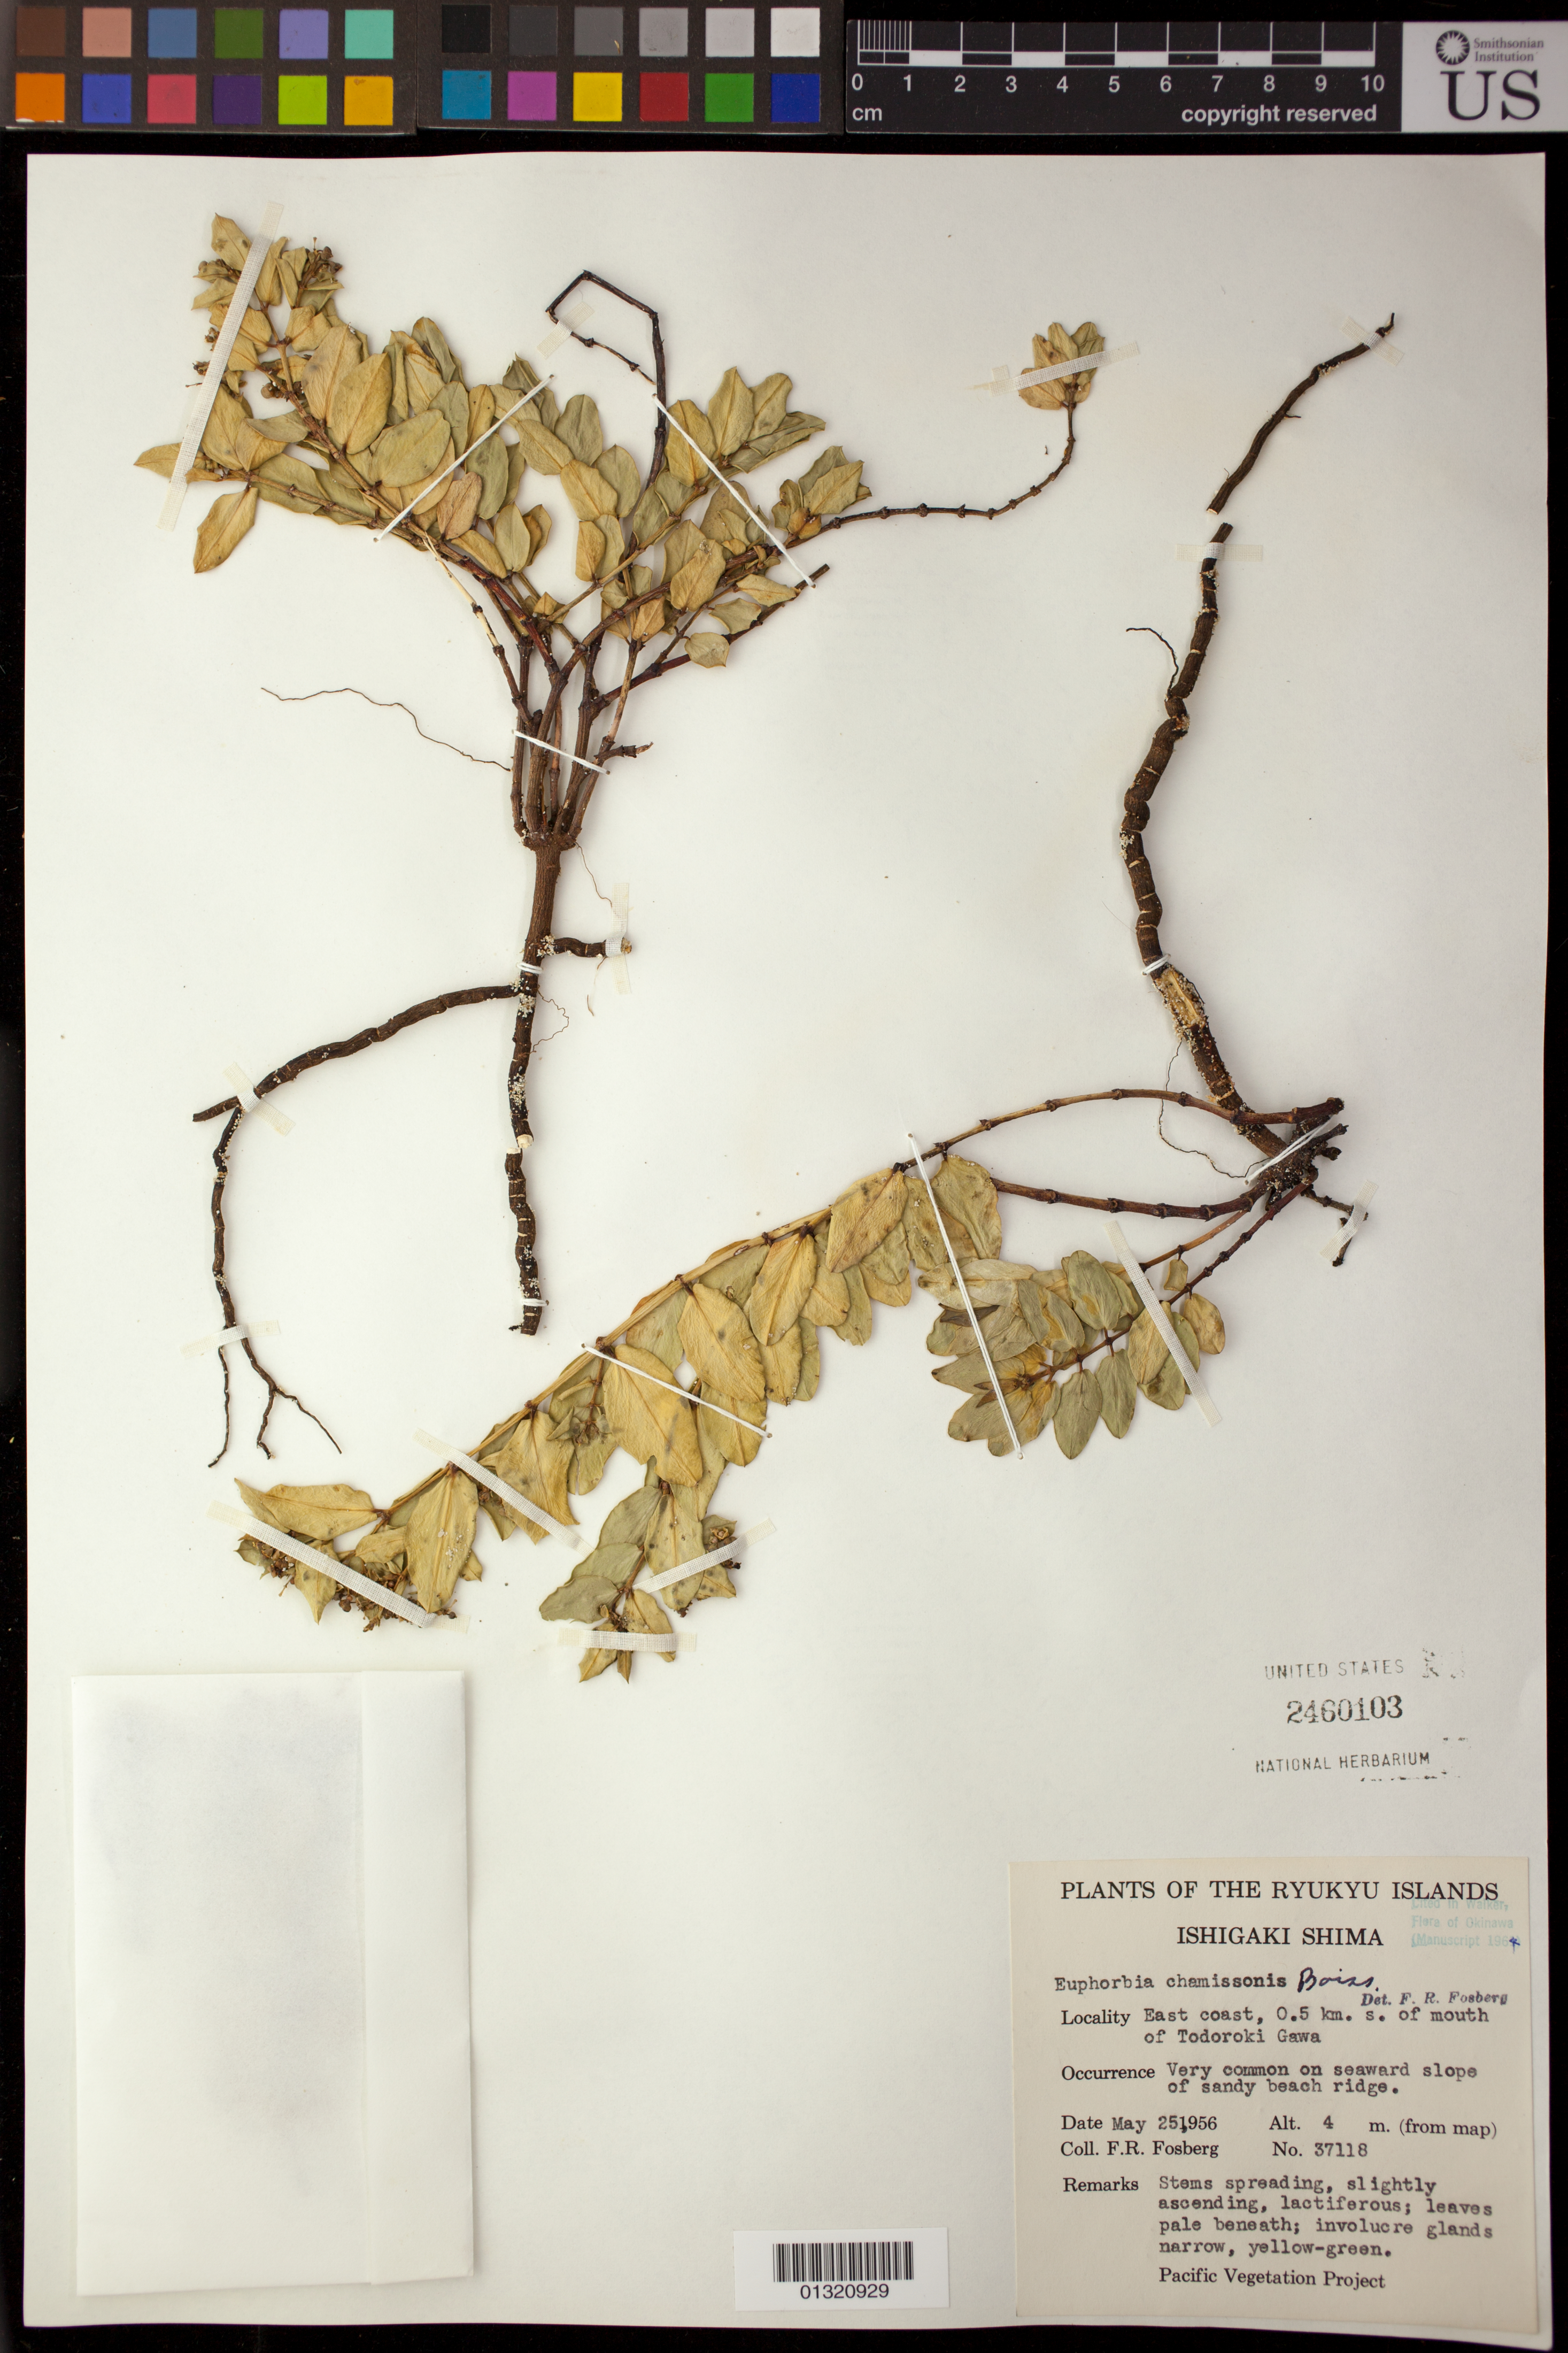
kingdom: Plantae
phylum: Tracheophyta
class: Magnoliopsida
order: Malpighiales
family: Euphorbiaceae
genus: Euphorbia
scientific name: Euphorbia chamissonis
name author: (Klotzsch ex Klotzsch & Garcke) Boiss.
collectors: F. R. Fosberg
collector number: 37118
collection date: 1956-05-25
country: Japan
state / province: Okinawa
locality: Ryukyu Islands, Ishigaki Shima [Jima], East coast, 0.5 km. s. of mouth of Todoroki Gawa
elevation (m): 4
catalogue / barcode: US 2460103